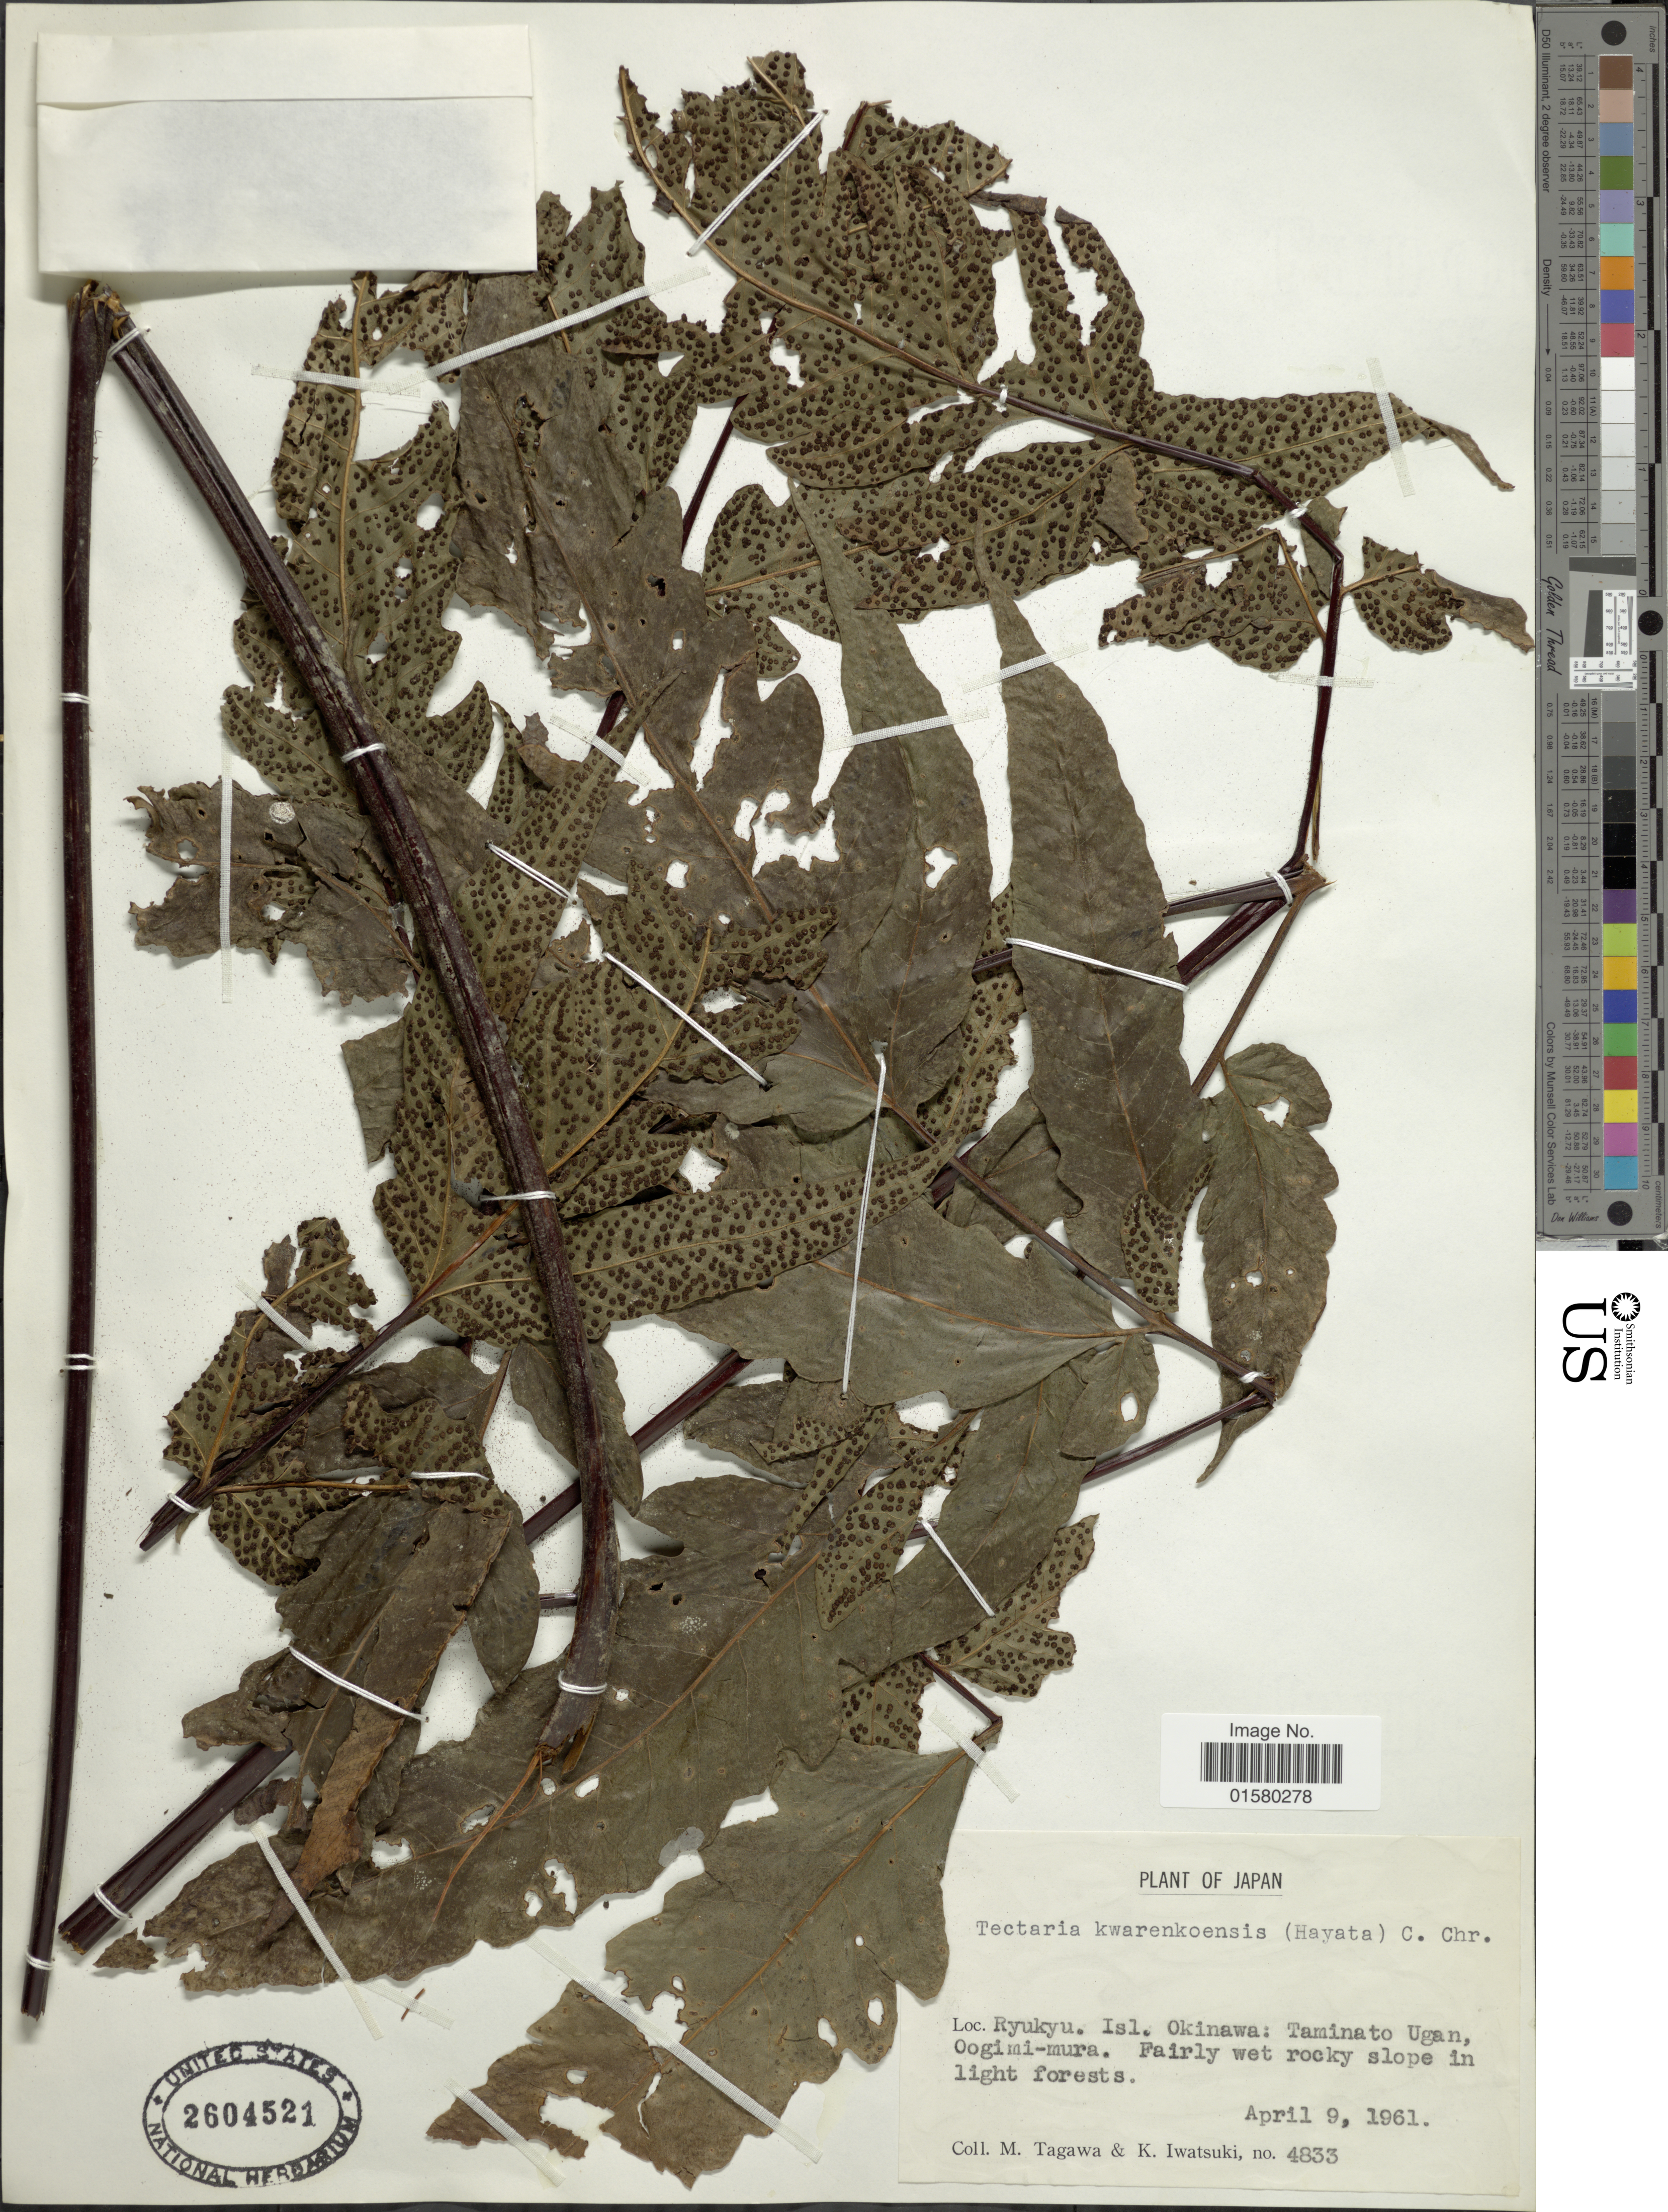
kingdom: Plantae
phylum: Tracheophyta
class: Polypodiopsida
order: Polypodiales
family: Tectariaceae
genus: Tectaria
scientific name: Tectaria kwarenkoensis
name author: (Hayata) C. Chr.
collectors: M. Tagawa & K. Iwatsuki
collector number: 4833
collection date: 1961-04-09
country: Japan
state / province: Okinawa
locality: Ryukyu. Isl. Okinawa: Taminato Ugan, Oogimi-mura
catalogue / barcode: US 2604521